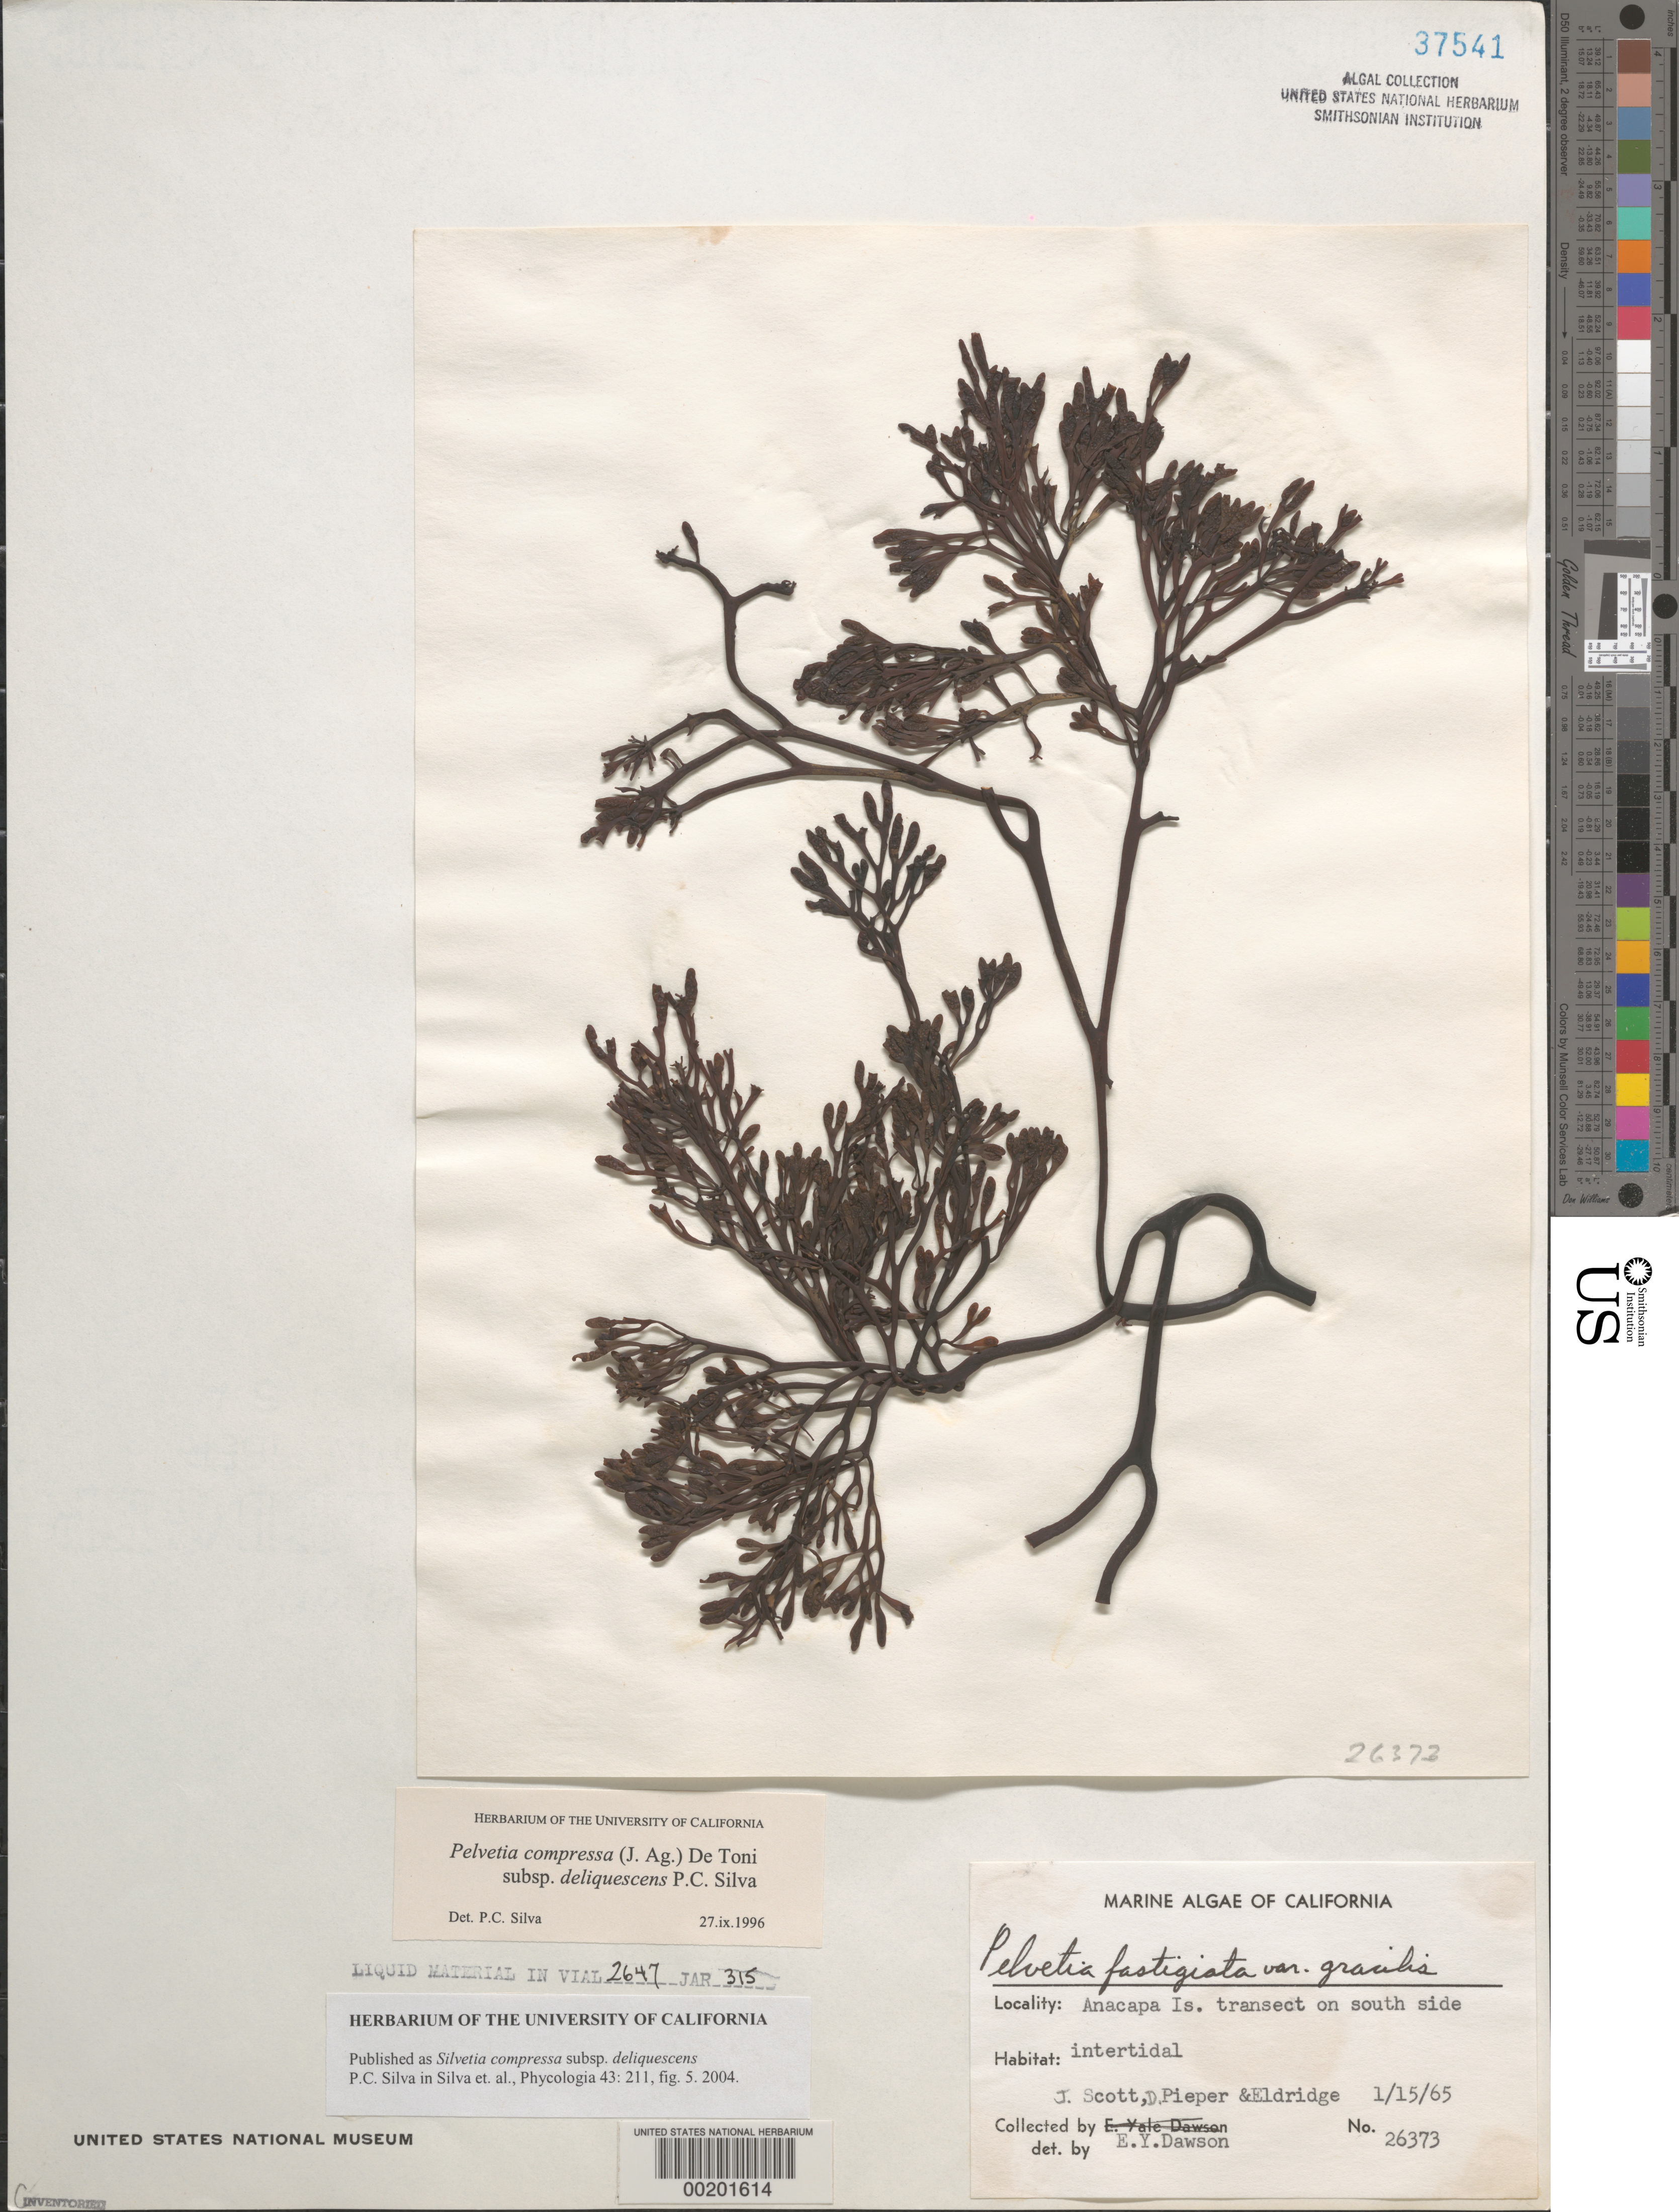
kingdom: Chromista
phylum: Ochrophyta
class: Phaeophyceae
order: Fucales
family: Fucaceae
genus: Silvetia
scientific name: Silvetia compressa subsp. deliquescens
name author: P.C. Silva in P.C. Silva et al.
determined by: Silva, P. C.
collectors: J. Scott, D. Pieper & -. Eldridge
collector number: EYD 26373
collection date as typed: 15 Jan 1965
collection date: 1965-01-15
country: United States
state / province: California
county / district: Ventura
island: Anacapa Island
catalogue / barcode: US 37541